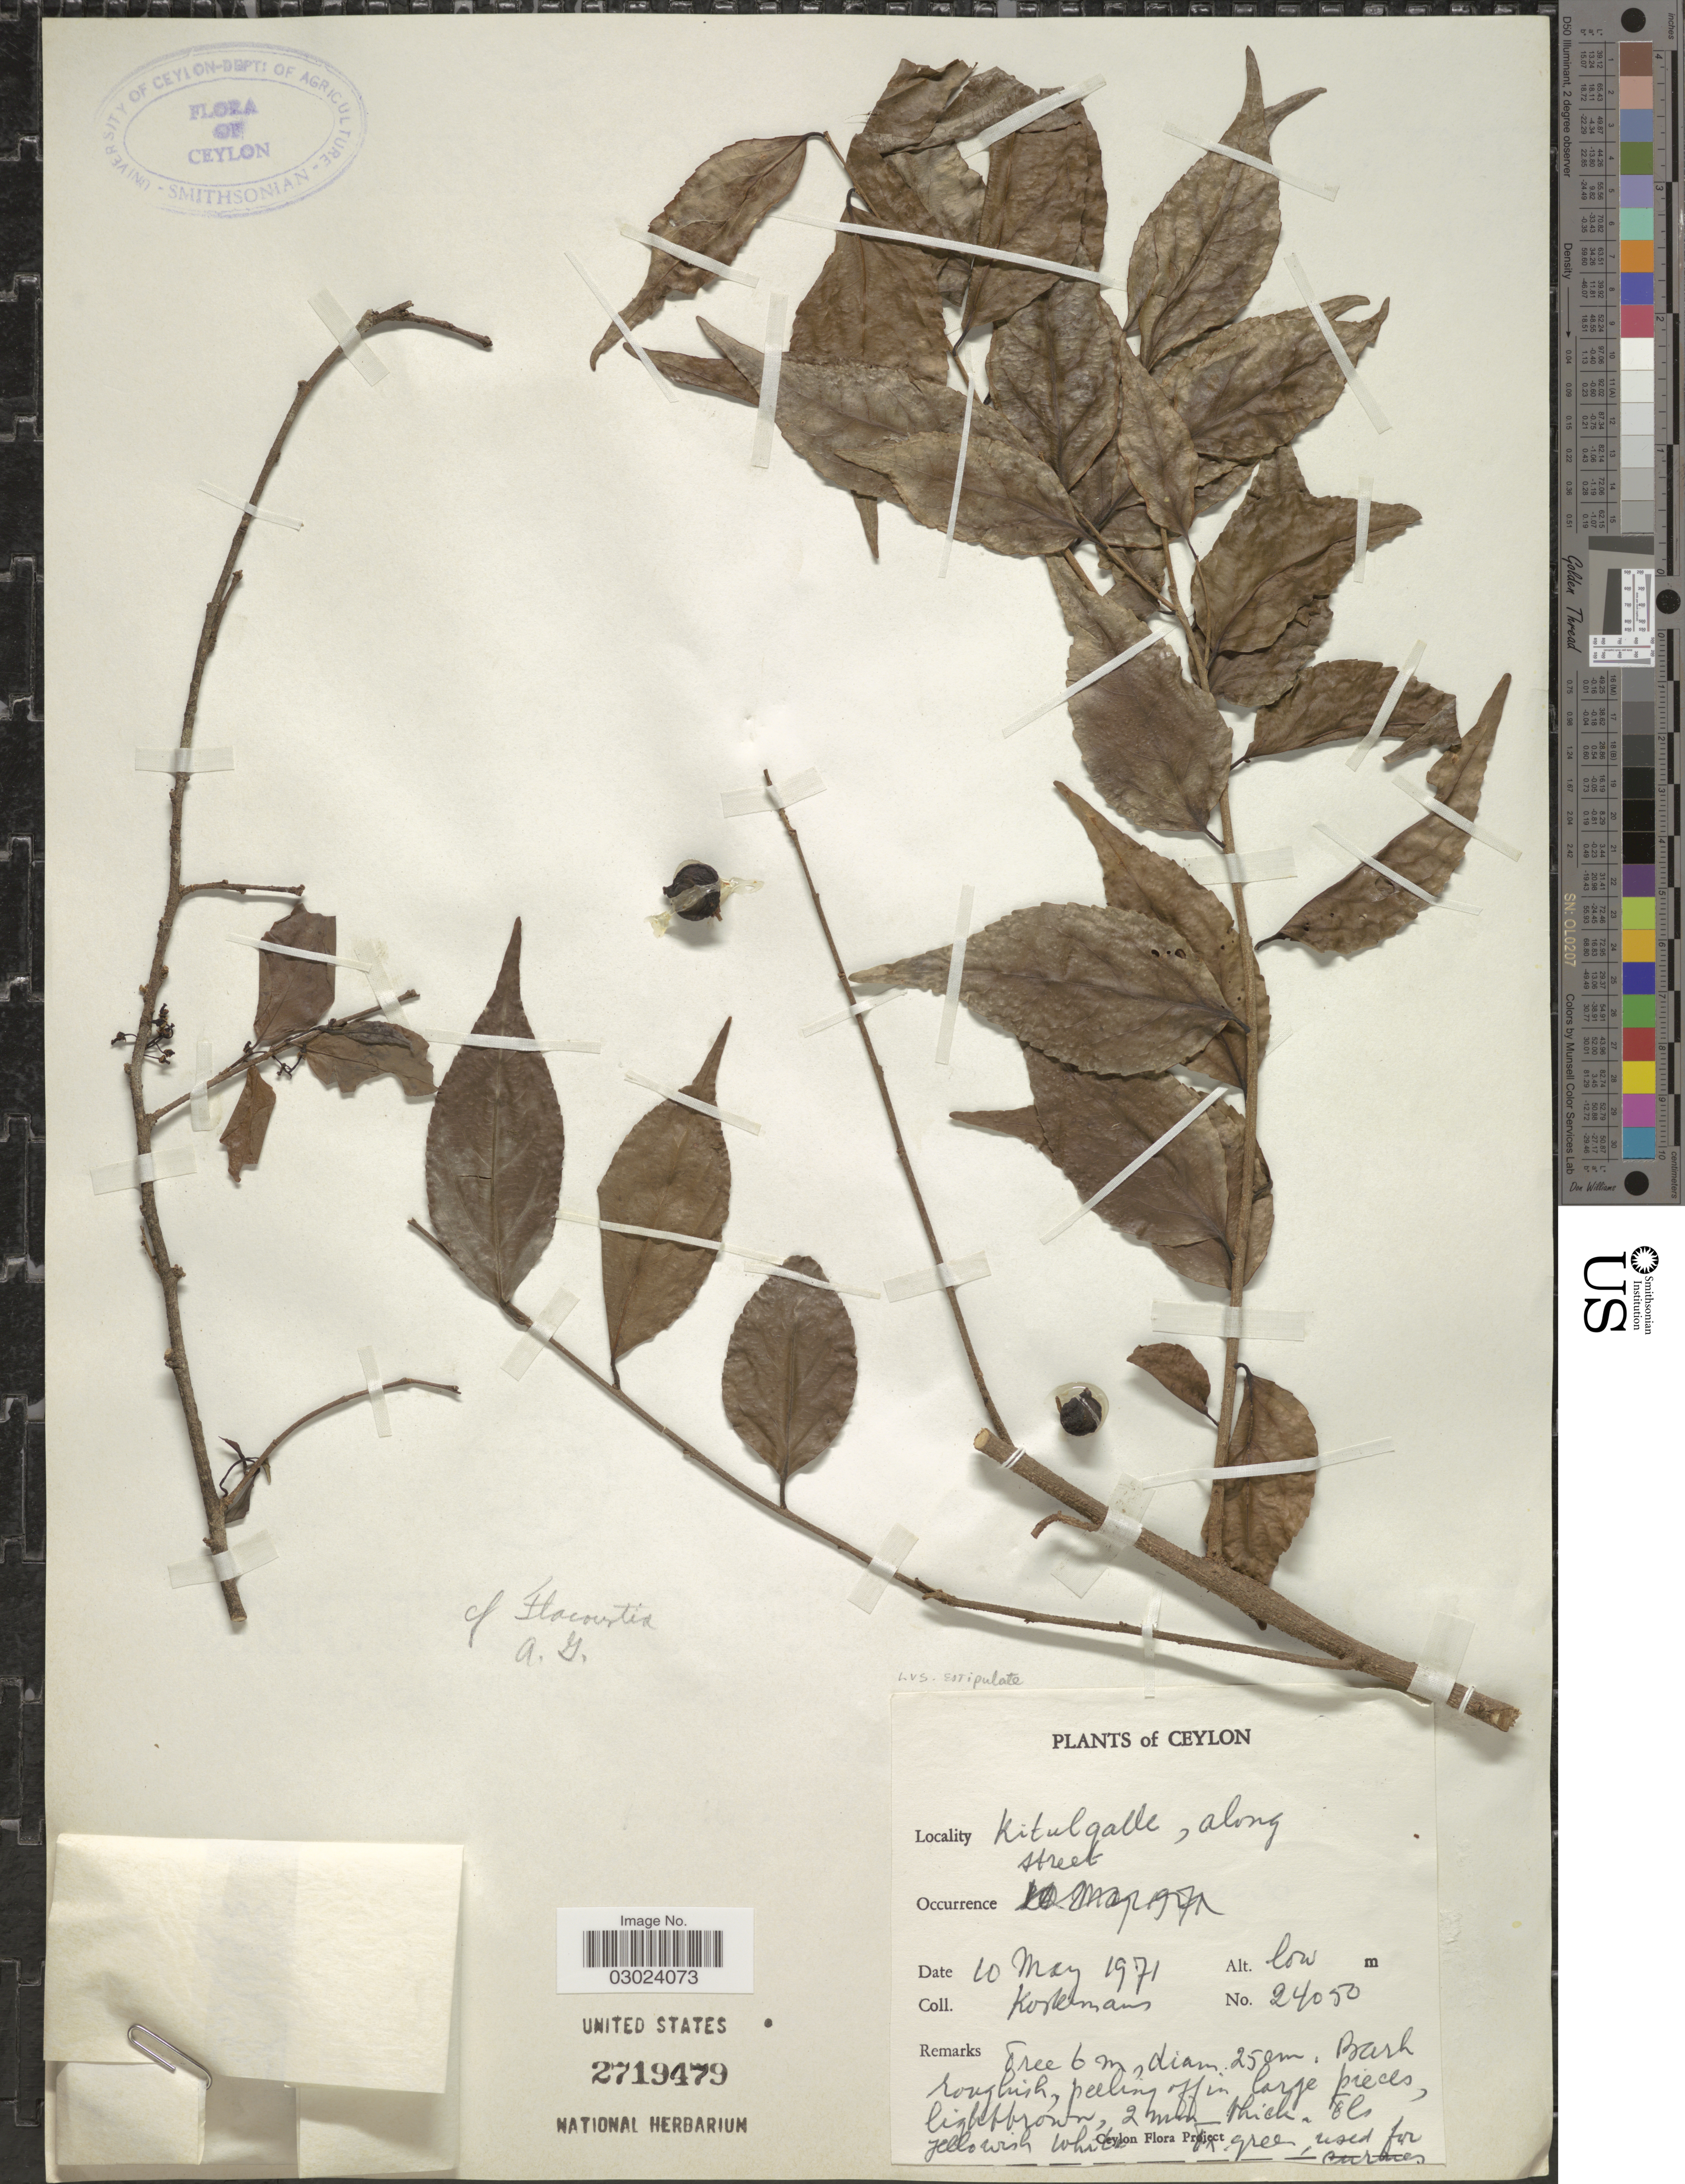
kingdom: Plantae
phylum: Tracheophyta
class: Magnoliopsida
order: Malpighiales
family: Salicaceae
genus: Flacourtia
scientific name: Flacourtia indica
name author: (Burm. f.) Merr.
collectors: Kostermans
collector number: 24050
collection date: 1971-05-10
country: Sri Lanka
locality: Ceylon. Kitulgalle, along street.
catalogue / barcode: US 2719479